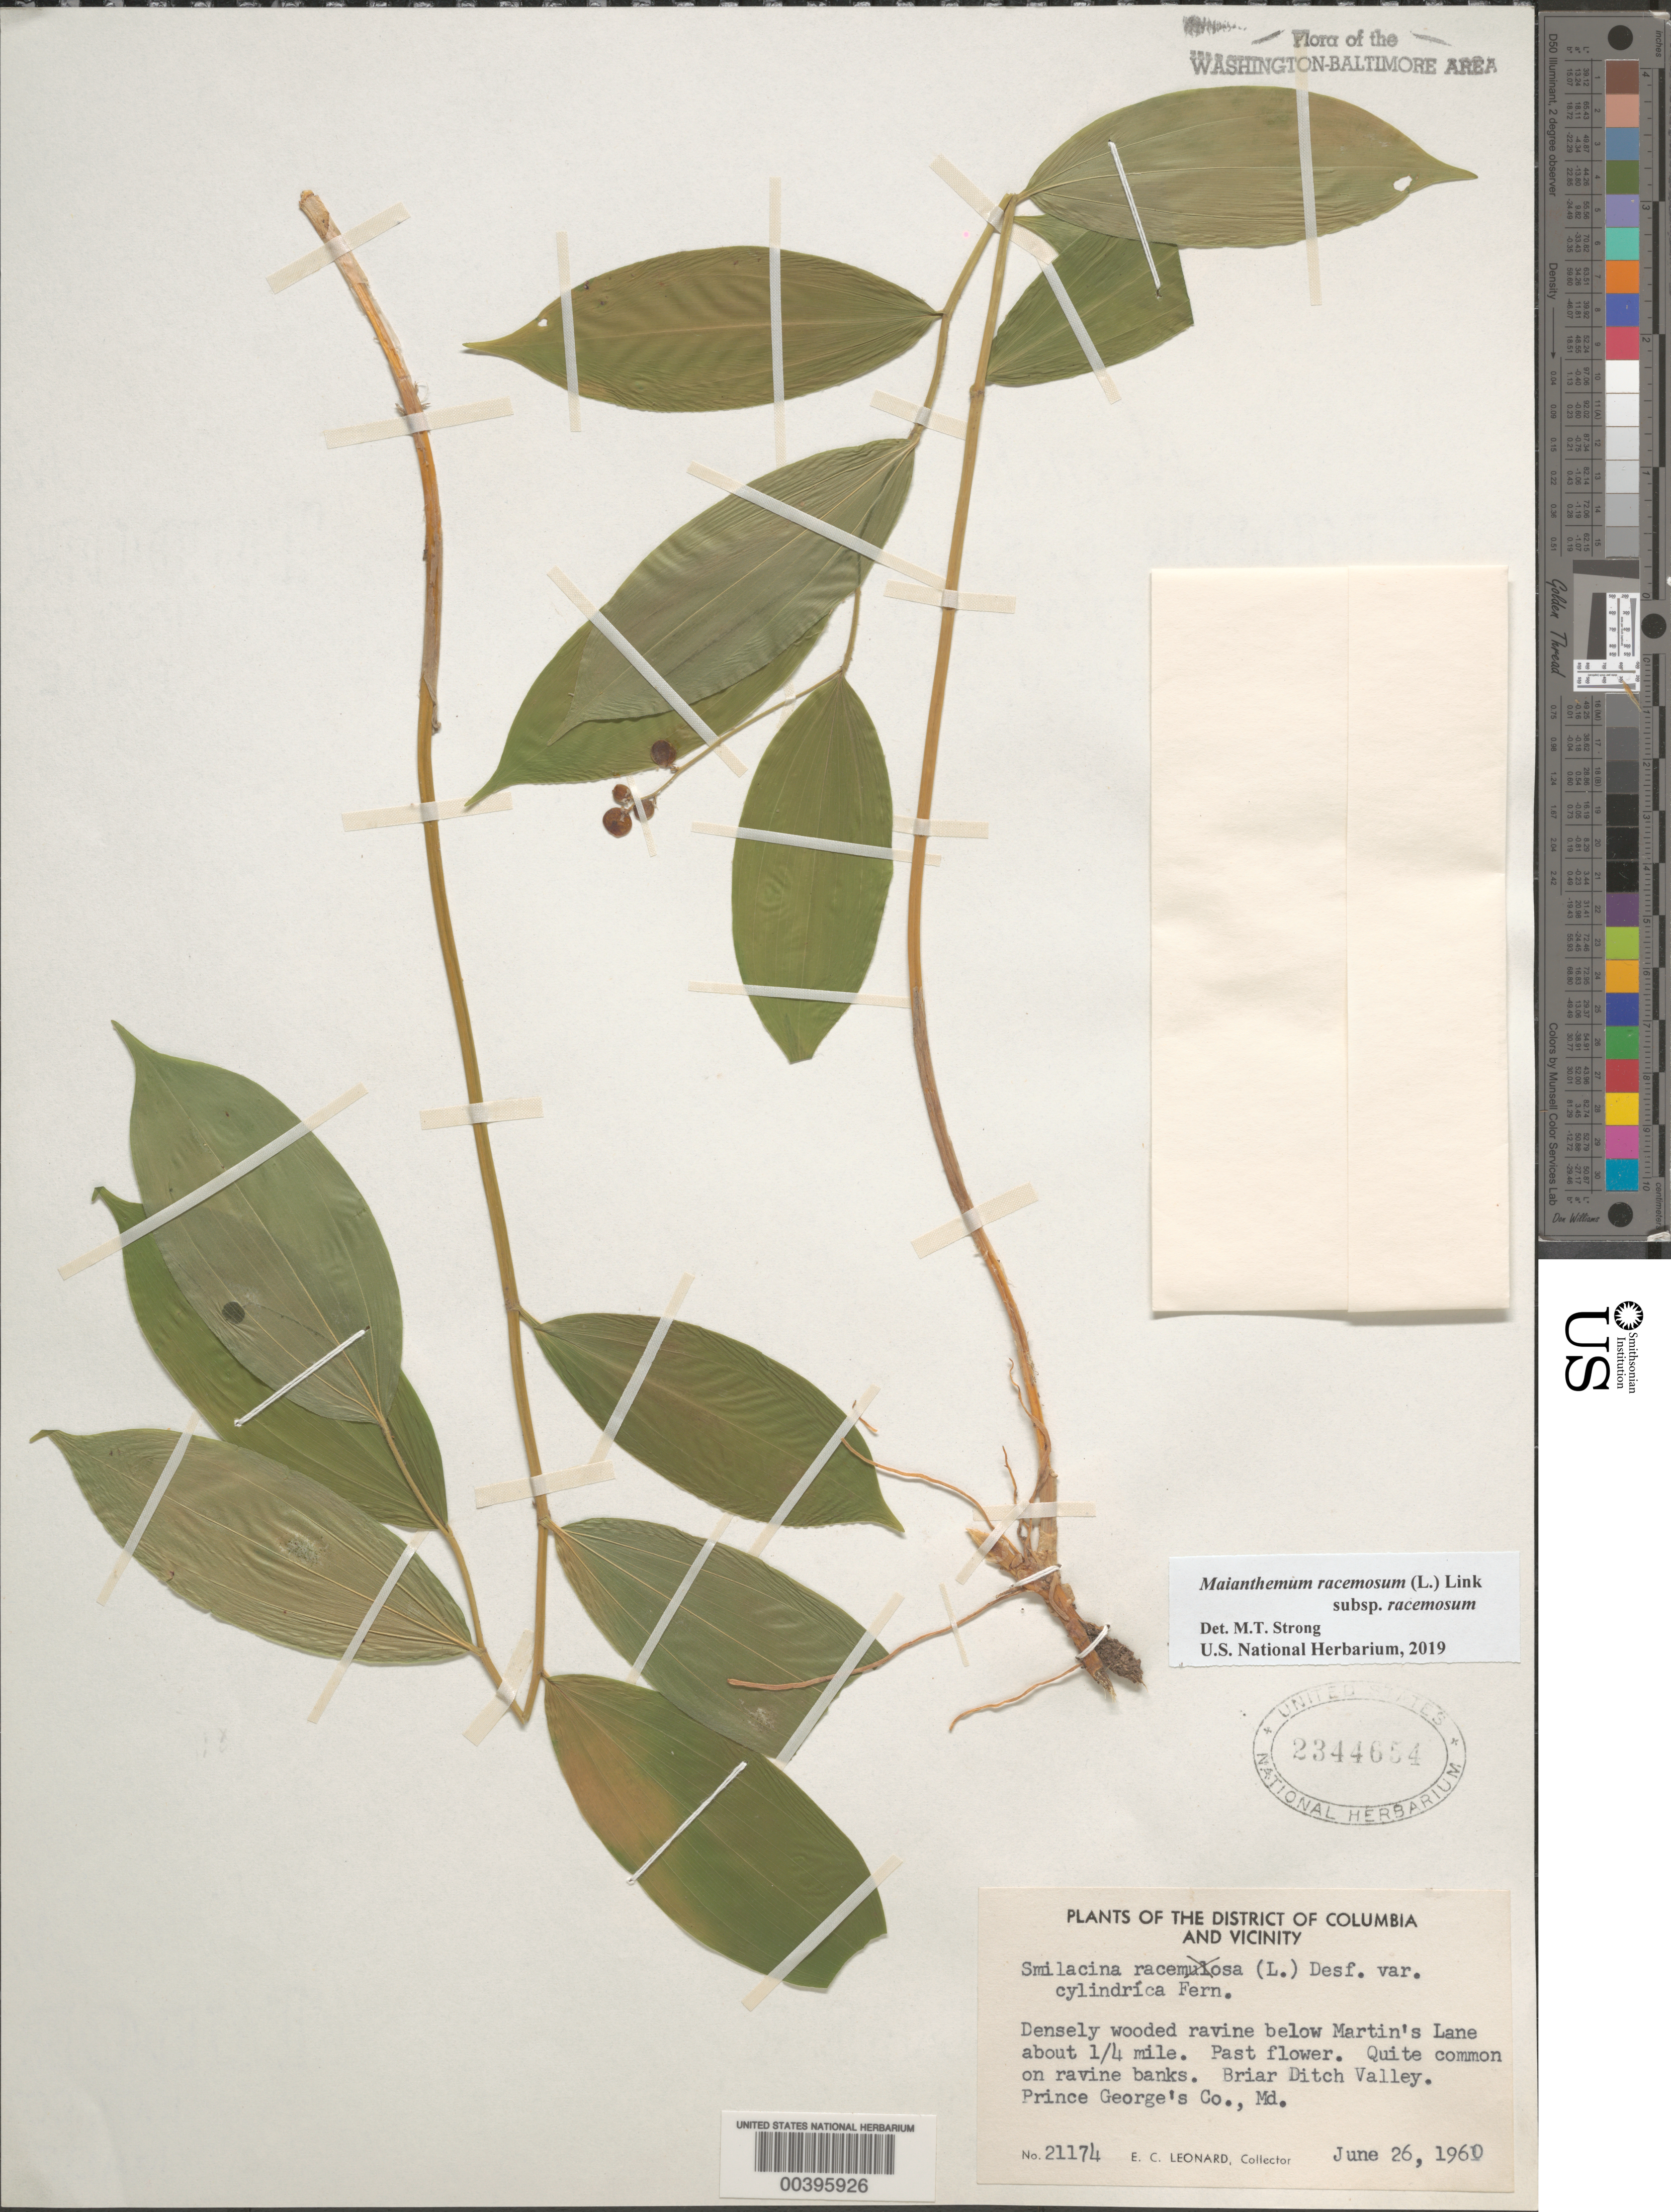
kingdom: Plantae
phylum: Tracheophyta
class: Liliopsida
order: Asparagales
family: Asparagaceae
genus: Maianthemum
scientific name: Maianthemum racemosum subsp. racemosum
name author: (L.) Link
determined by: Strong, Mark T., (BOT), Smithsonian Institution - National Museum of Natural History (UNITED STATES)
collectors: E. C. Leonard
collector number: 21174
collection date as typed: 26 Jun 1960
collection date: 1960-06-26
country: United States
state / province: Maryland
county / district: Prince George's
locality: Martins Lane area, Briar Ditch Valley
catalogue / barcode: US 2344654